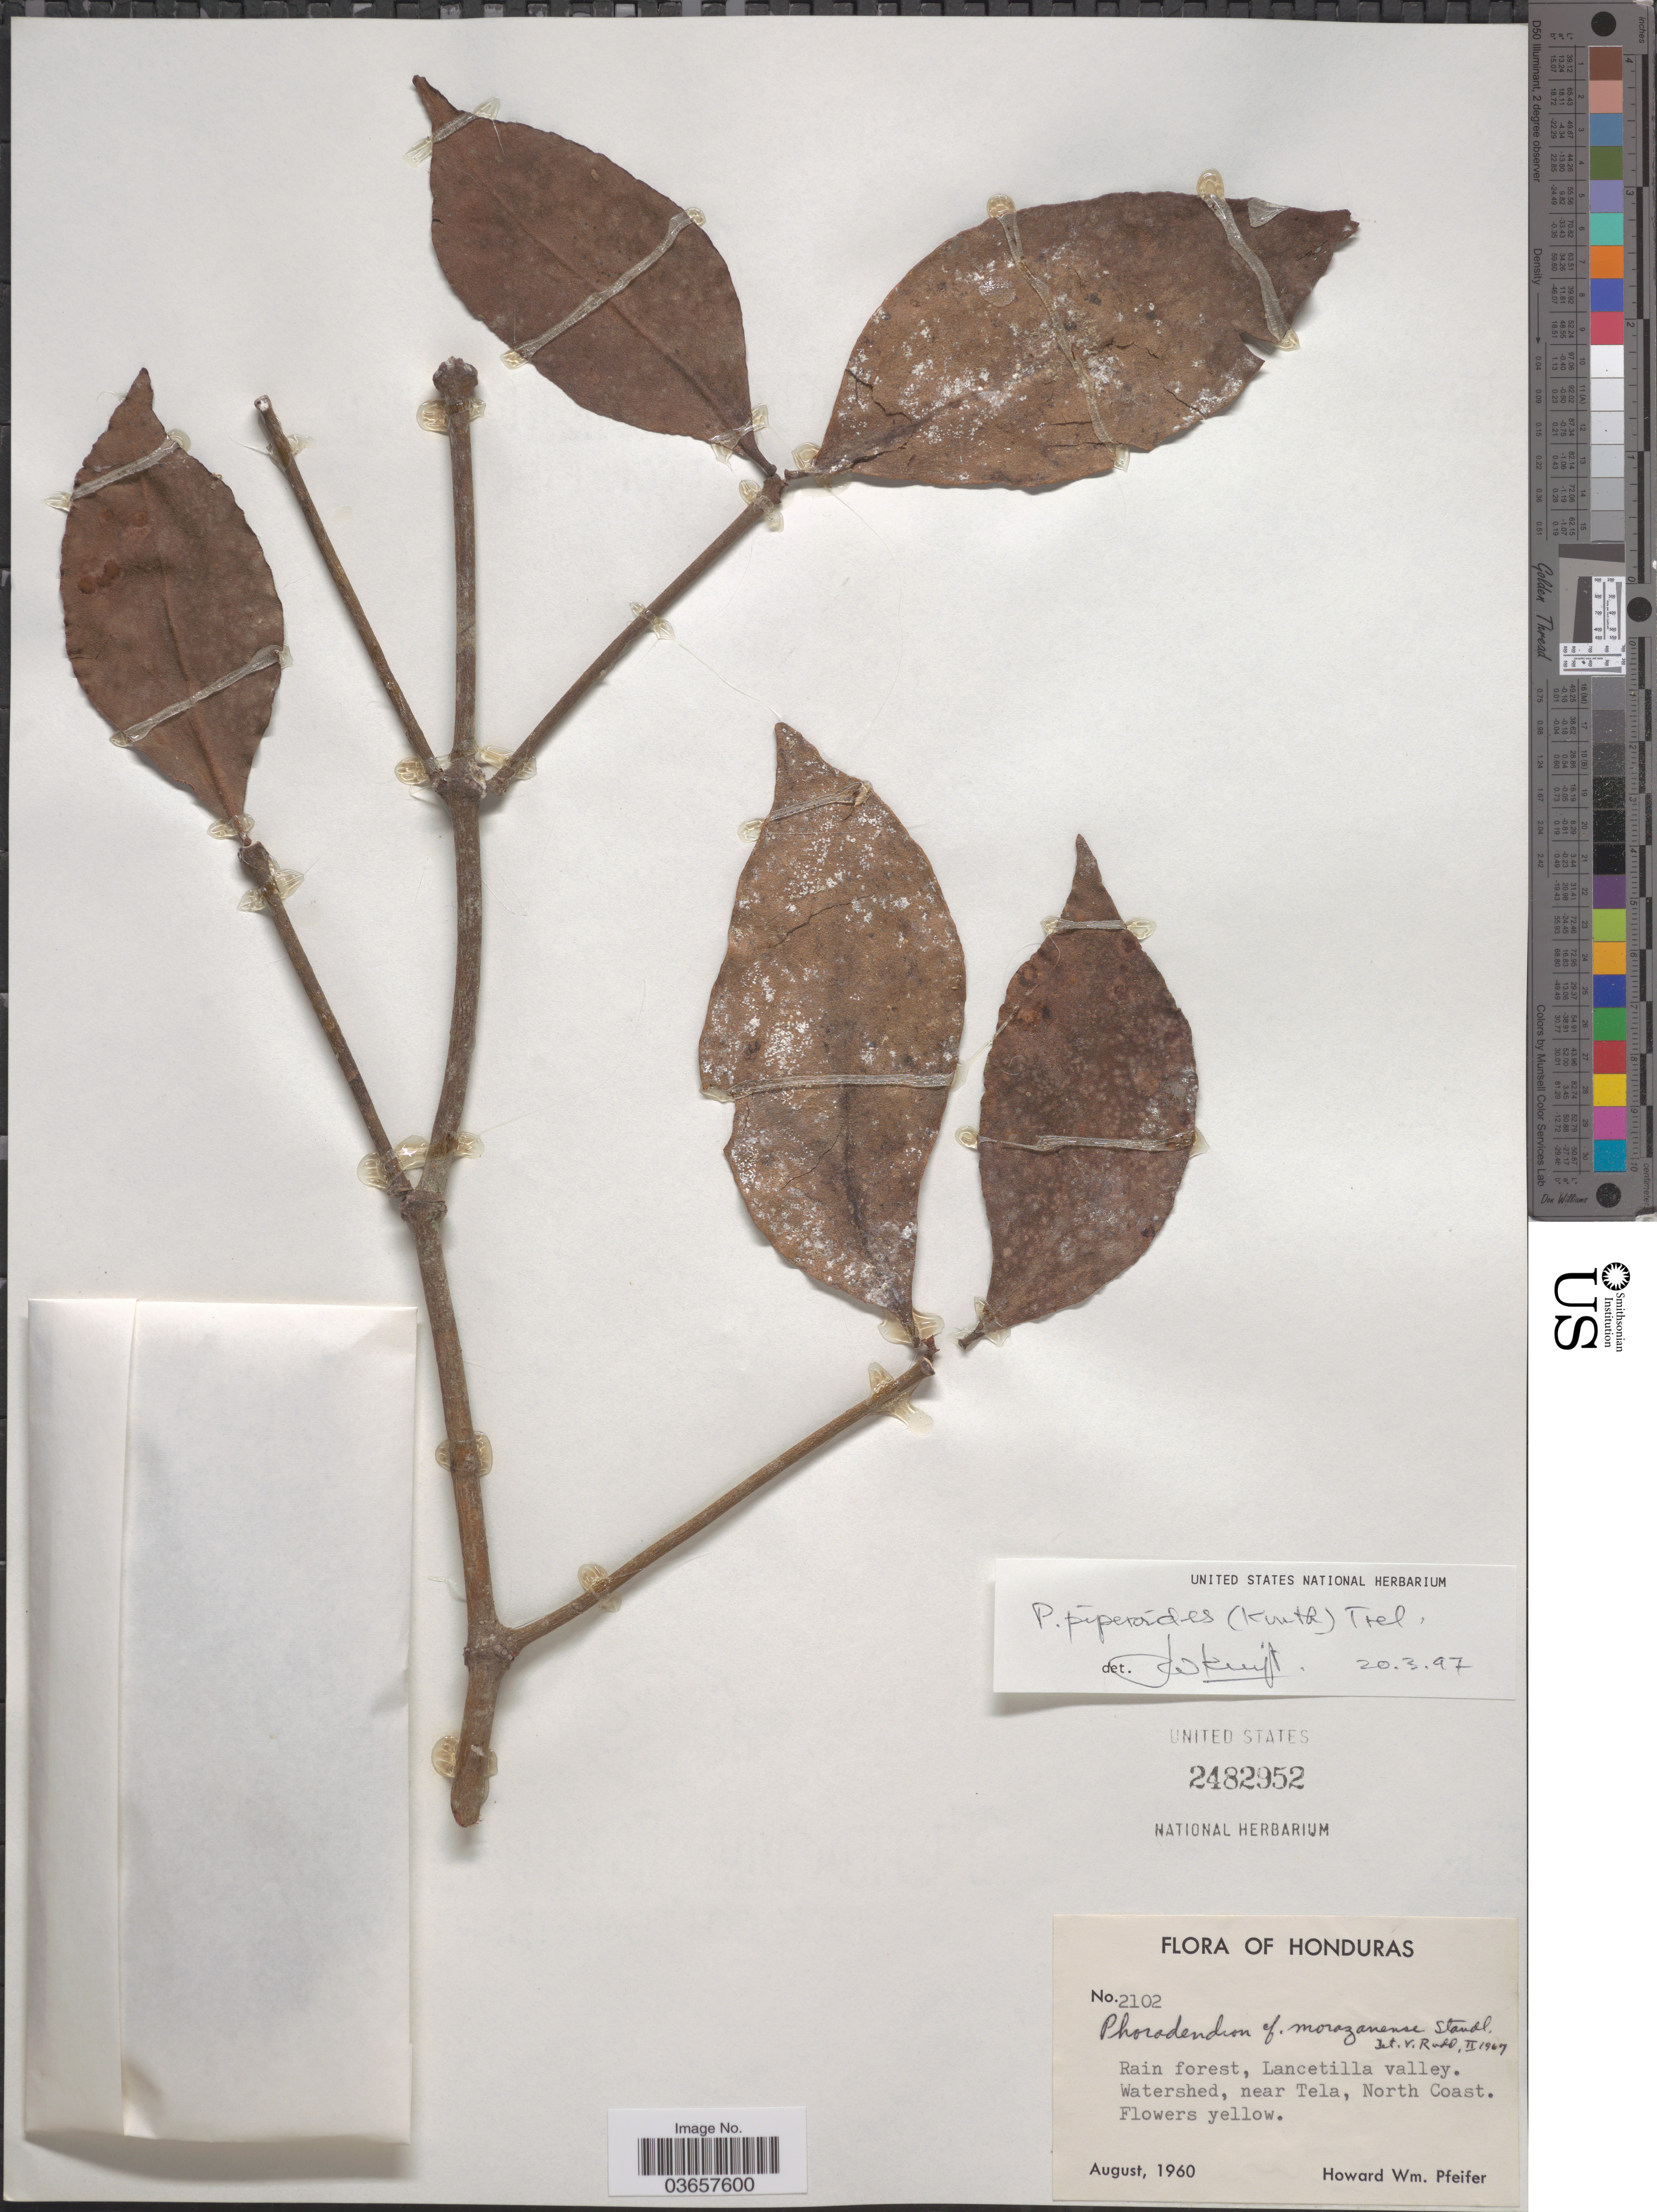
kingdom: Plantae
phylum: Tracheophyta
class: Magnoliopsida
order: Santalales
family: Viscaceae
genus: Phoradendron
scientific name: Phoradendron piperoides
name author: (Kunth) Trel.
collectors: H. W. Pfeifer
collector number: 2102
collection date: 1960-08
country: Honduras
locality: Lancetilla valley. Watershed, near Tela, North Coast.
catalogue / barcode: US 2482952